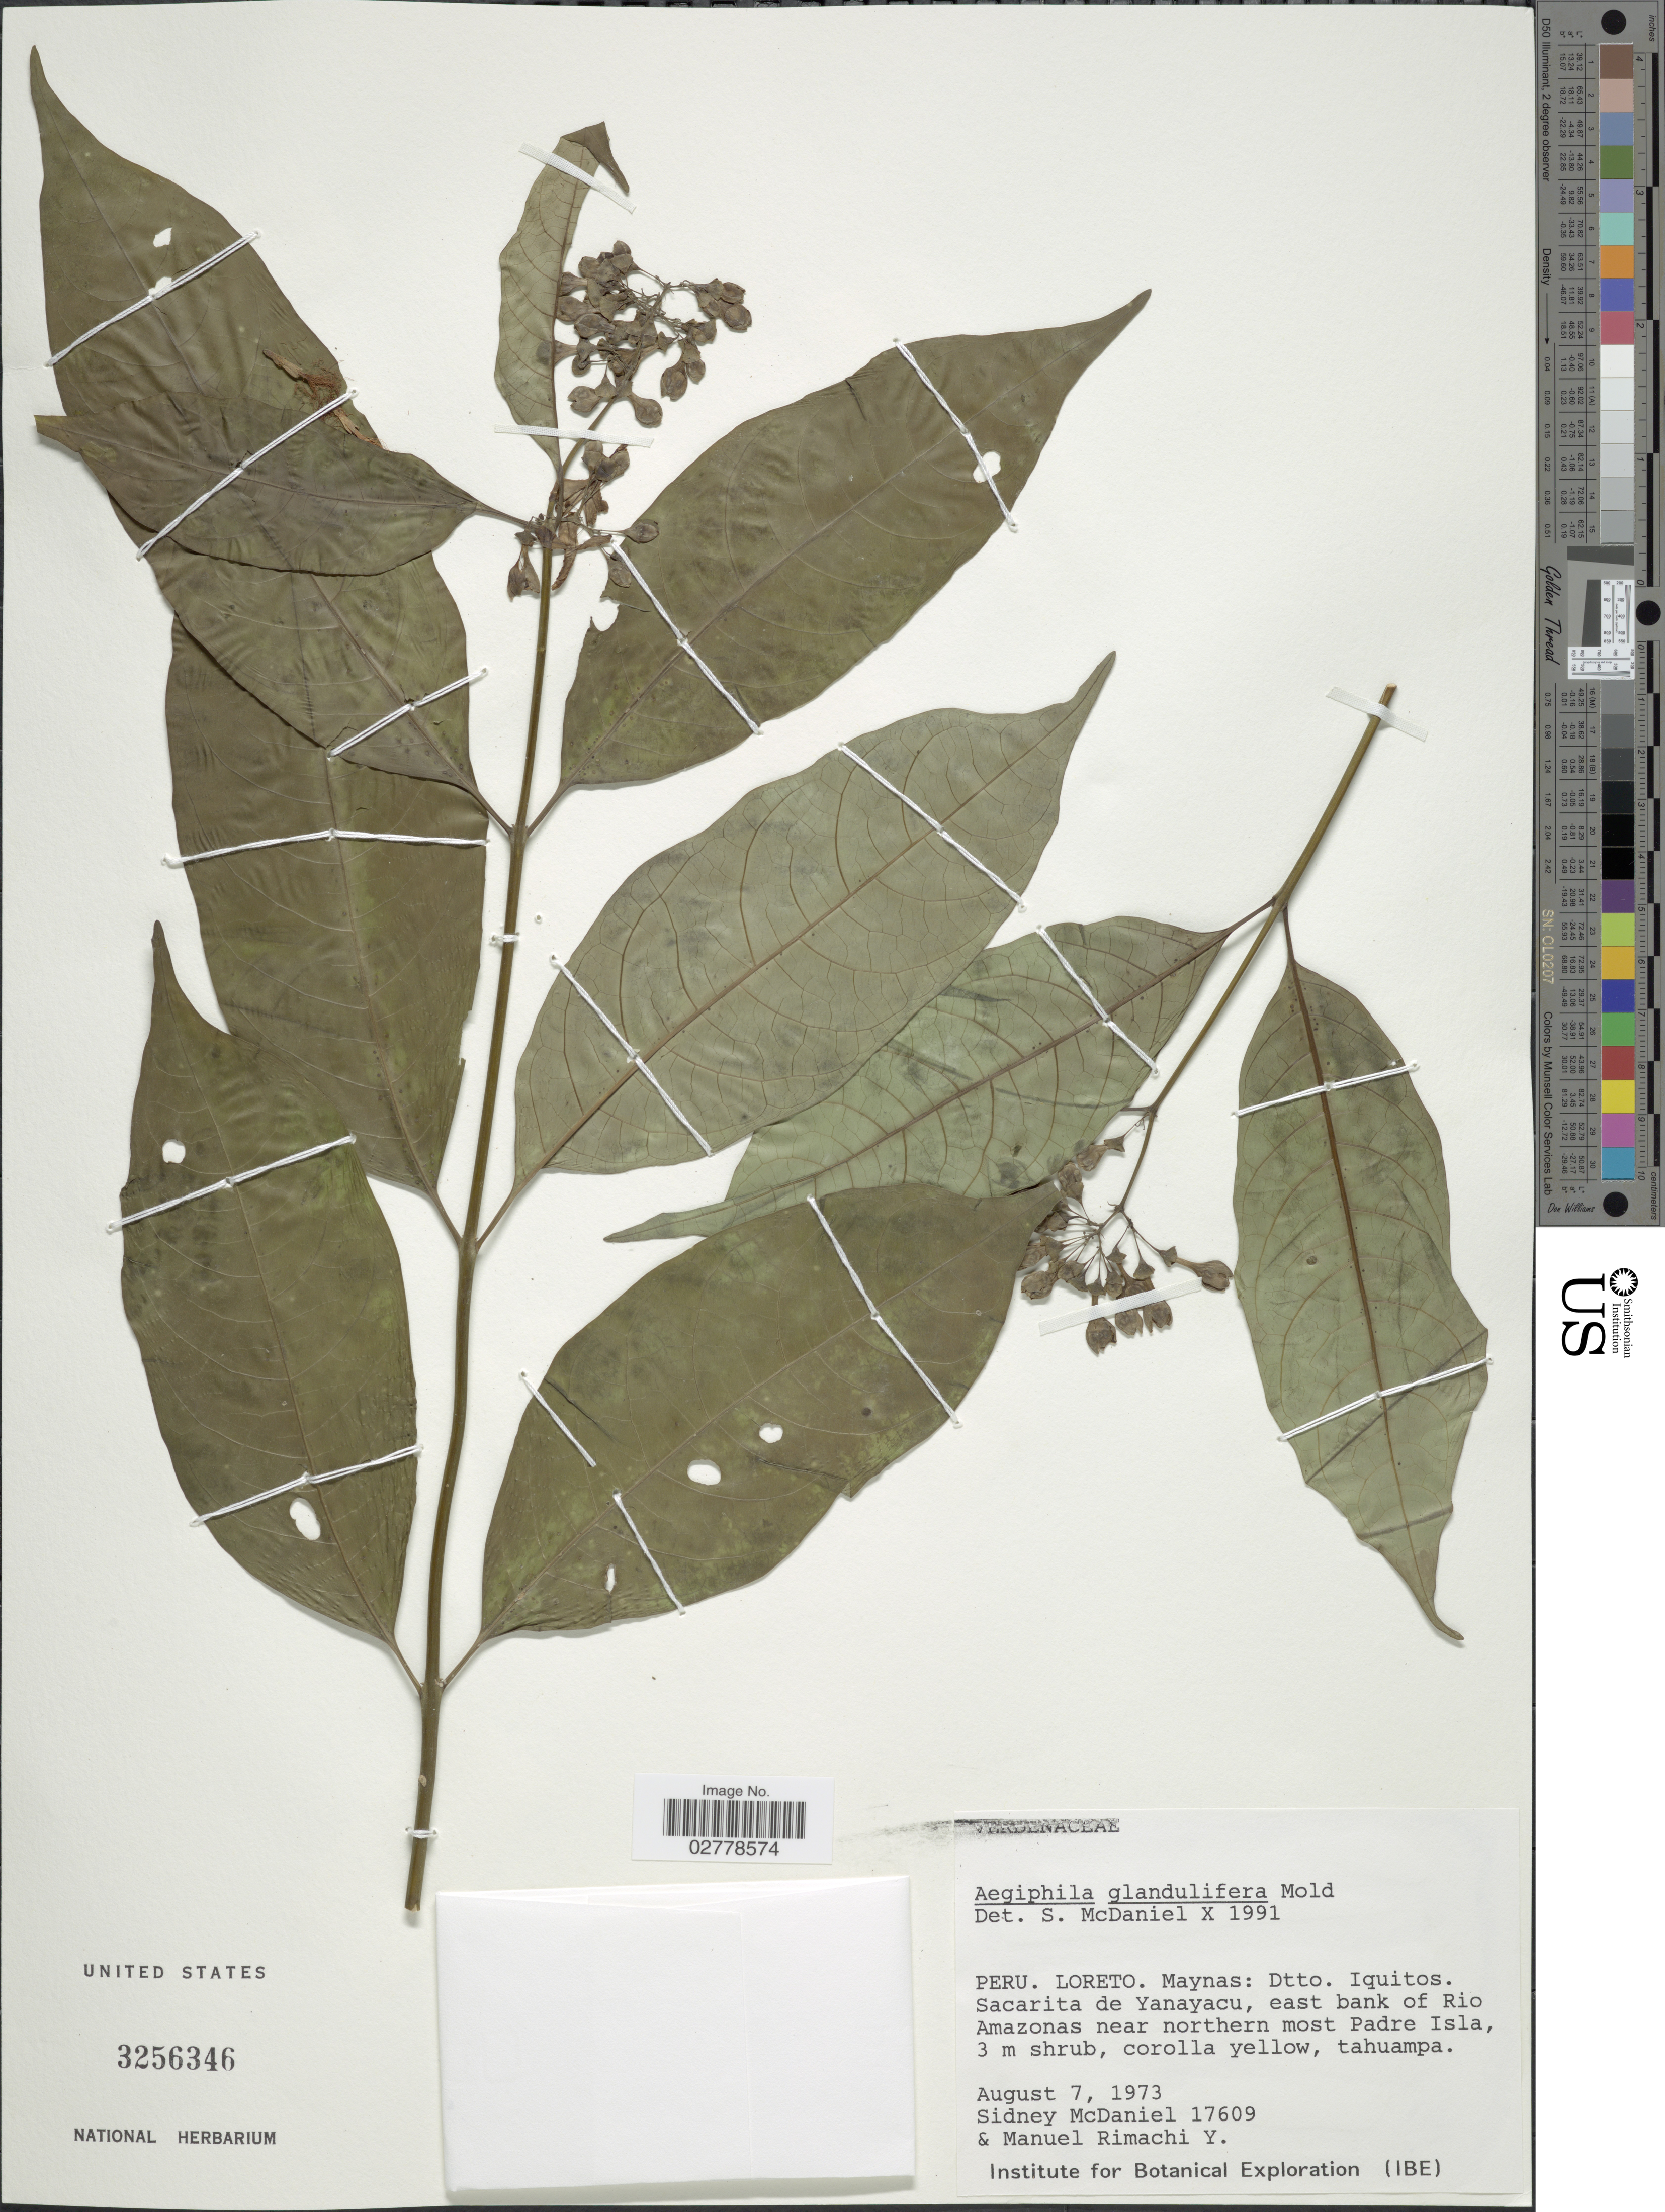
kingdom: Plantae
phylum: Tracheophyta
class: Magnoliopsida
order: Lamiales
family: Lamiaceae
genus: Aegiphila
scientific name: Aegiphila glandulifera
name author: Moldenke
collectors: S. McDaniel & M. Rimachi Y.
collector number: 17609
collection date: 1973-08-07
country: Peru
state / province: Loreto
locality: Maynas: Dtto. Iquitos. Sacarita de Yanayacu, east bank of Rio Amazonas near northern most Padre Isla.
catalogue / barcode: US 3256346